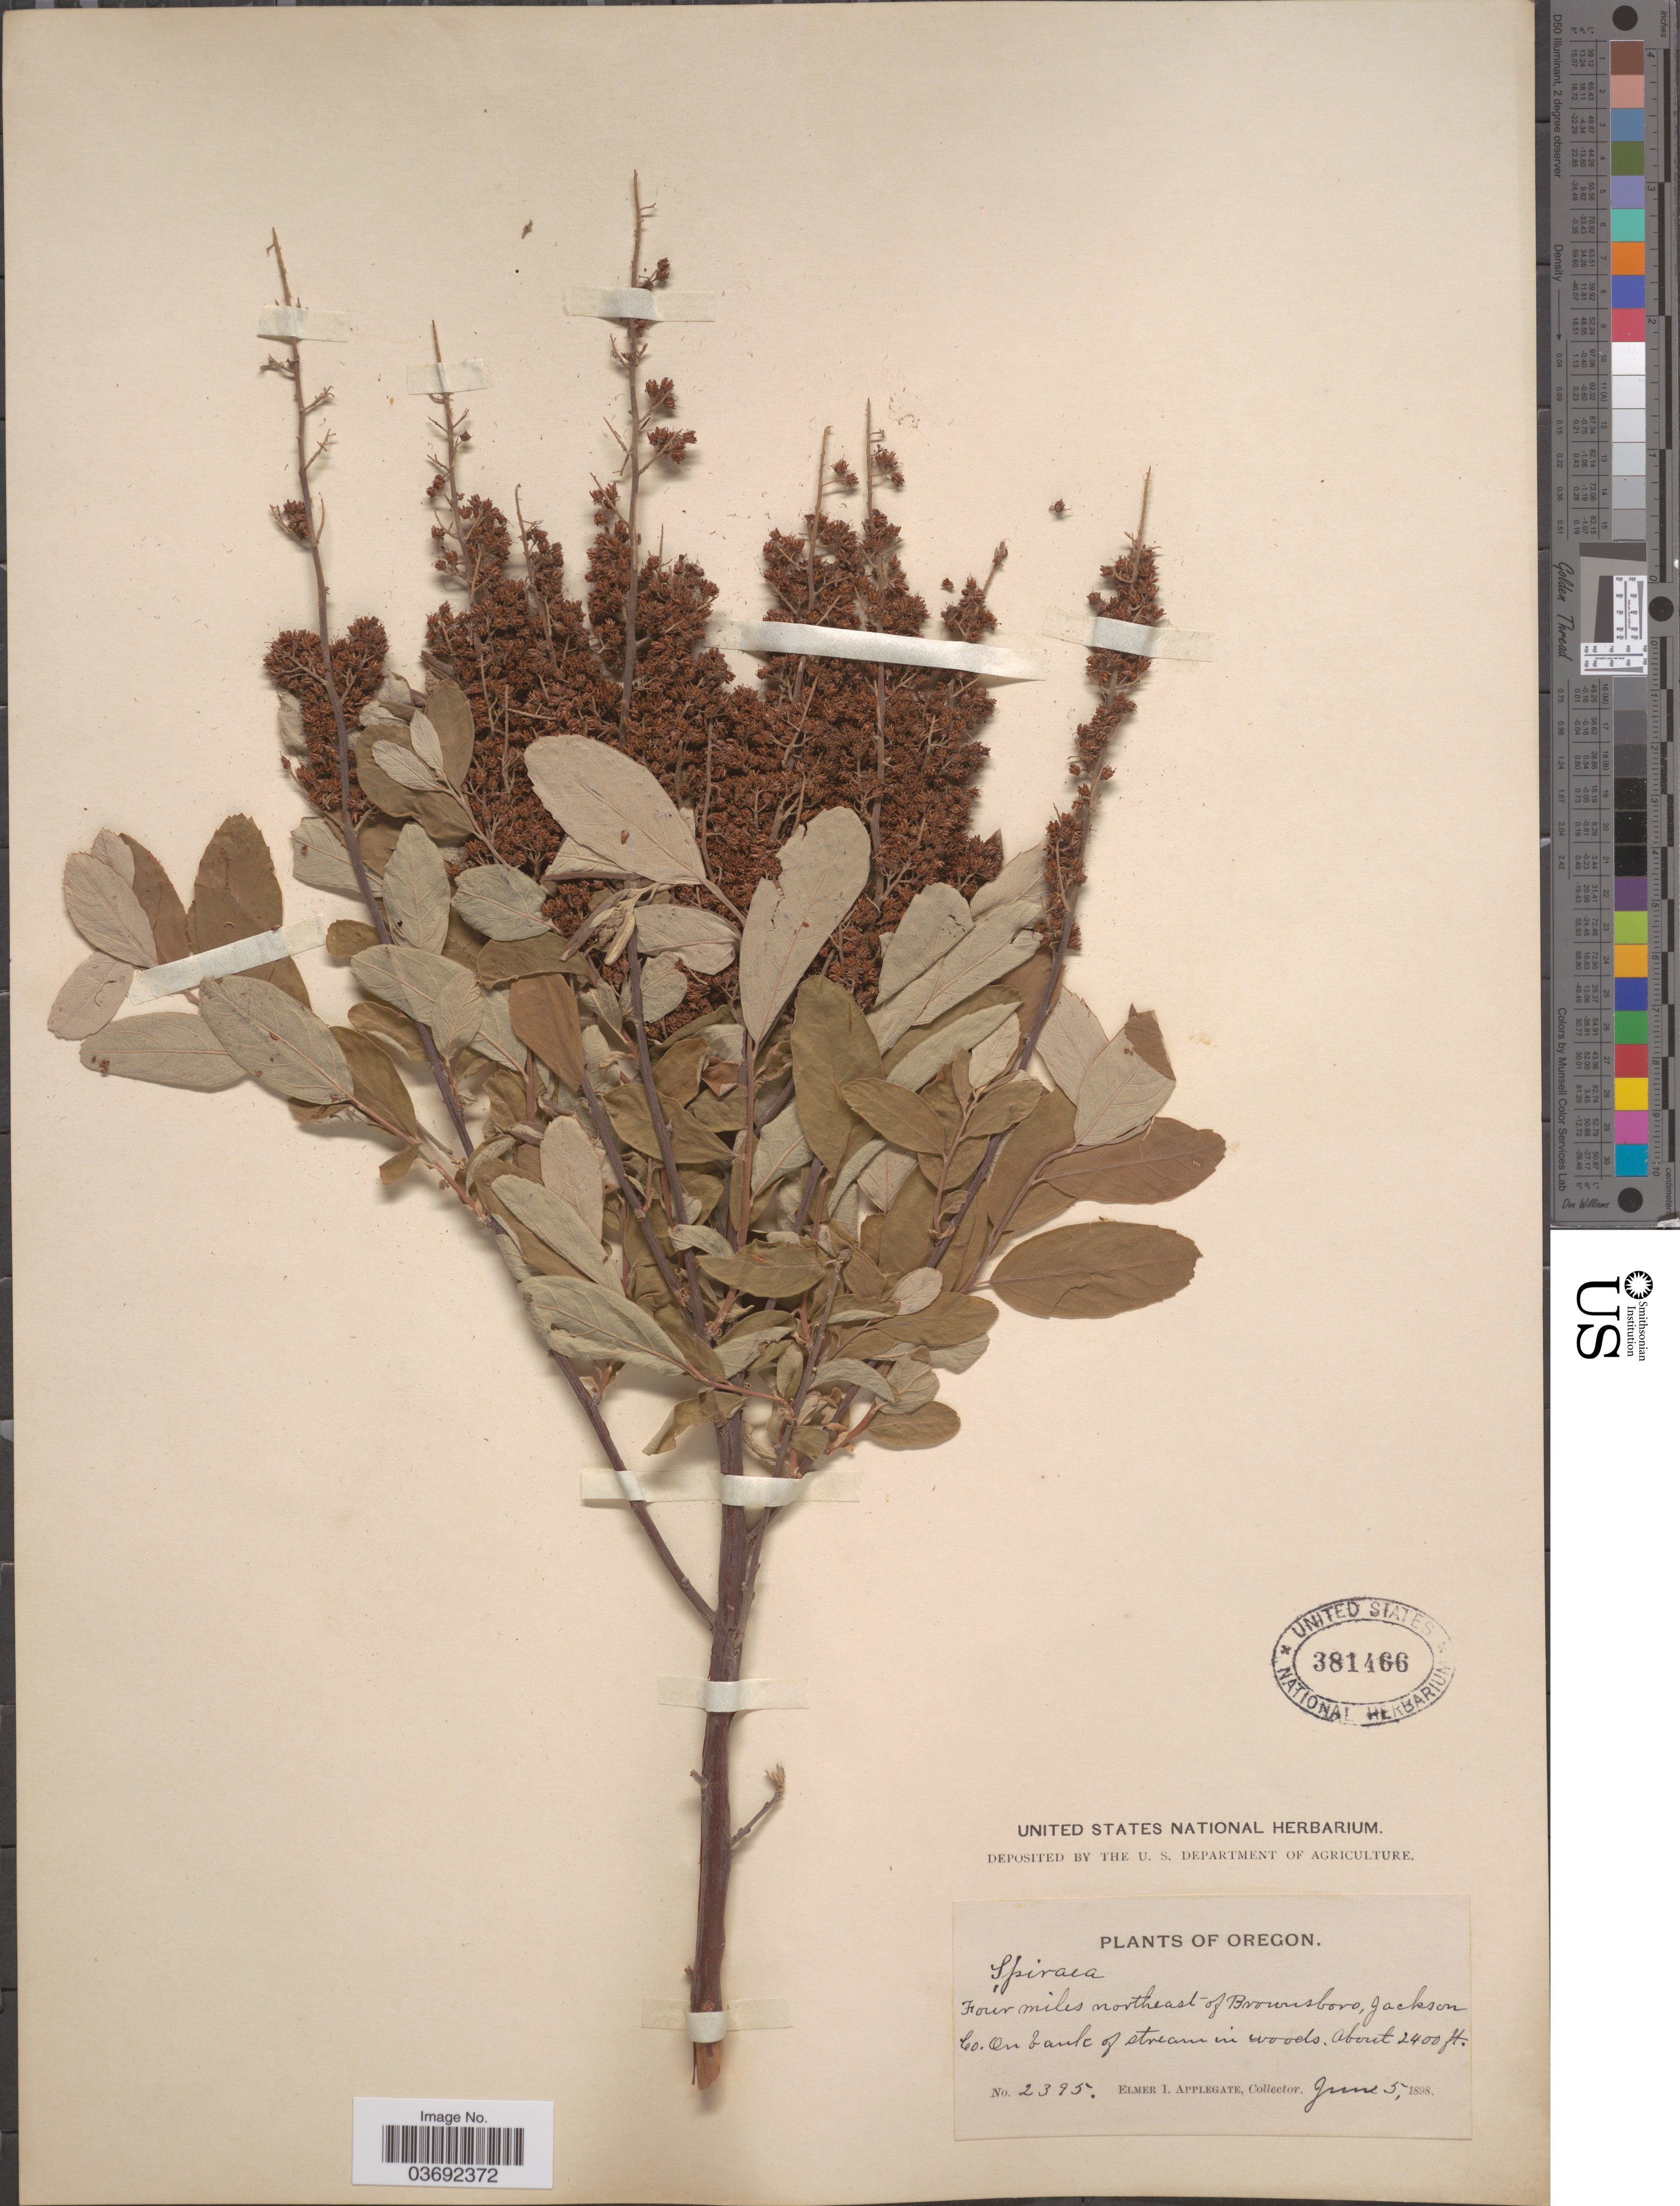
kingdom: Plantae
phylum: Tracheophyta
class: Magnoliopsida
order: Rosales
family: Rosaceae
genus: Spiraea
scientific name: Spiraea douglasii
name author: Hook.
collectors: E. I. Applegate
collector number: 2395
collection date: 1898-06-05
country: United States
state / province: Oregon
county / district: Jackson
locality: Four miles northeast of Brownsboro, Jackson Co.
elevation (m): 732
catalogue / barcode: US 381466